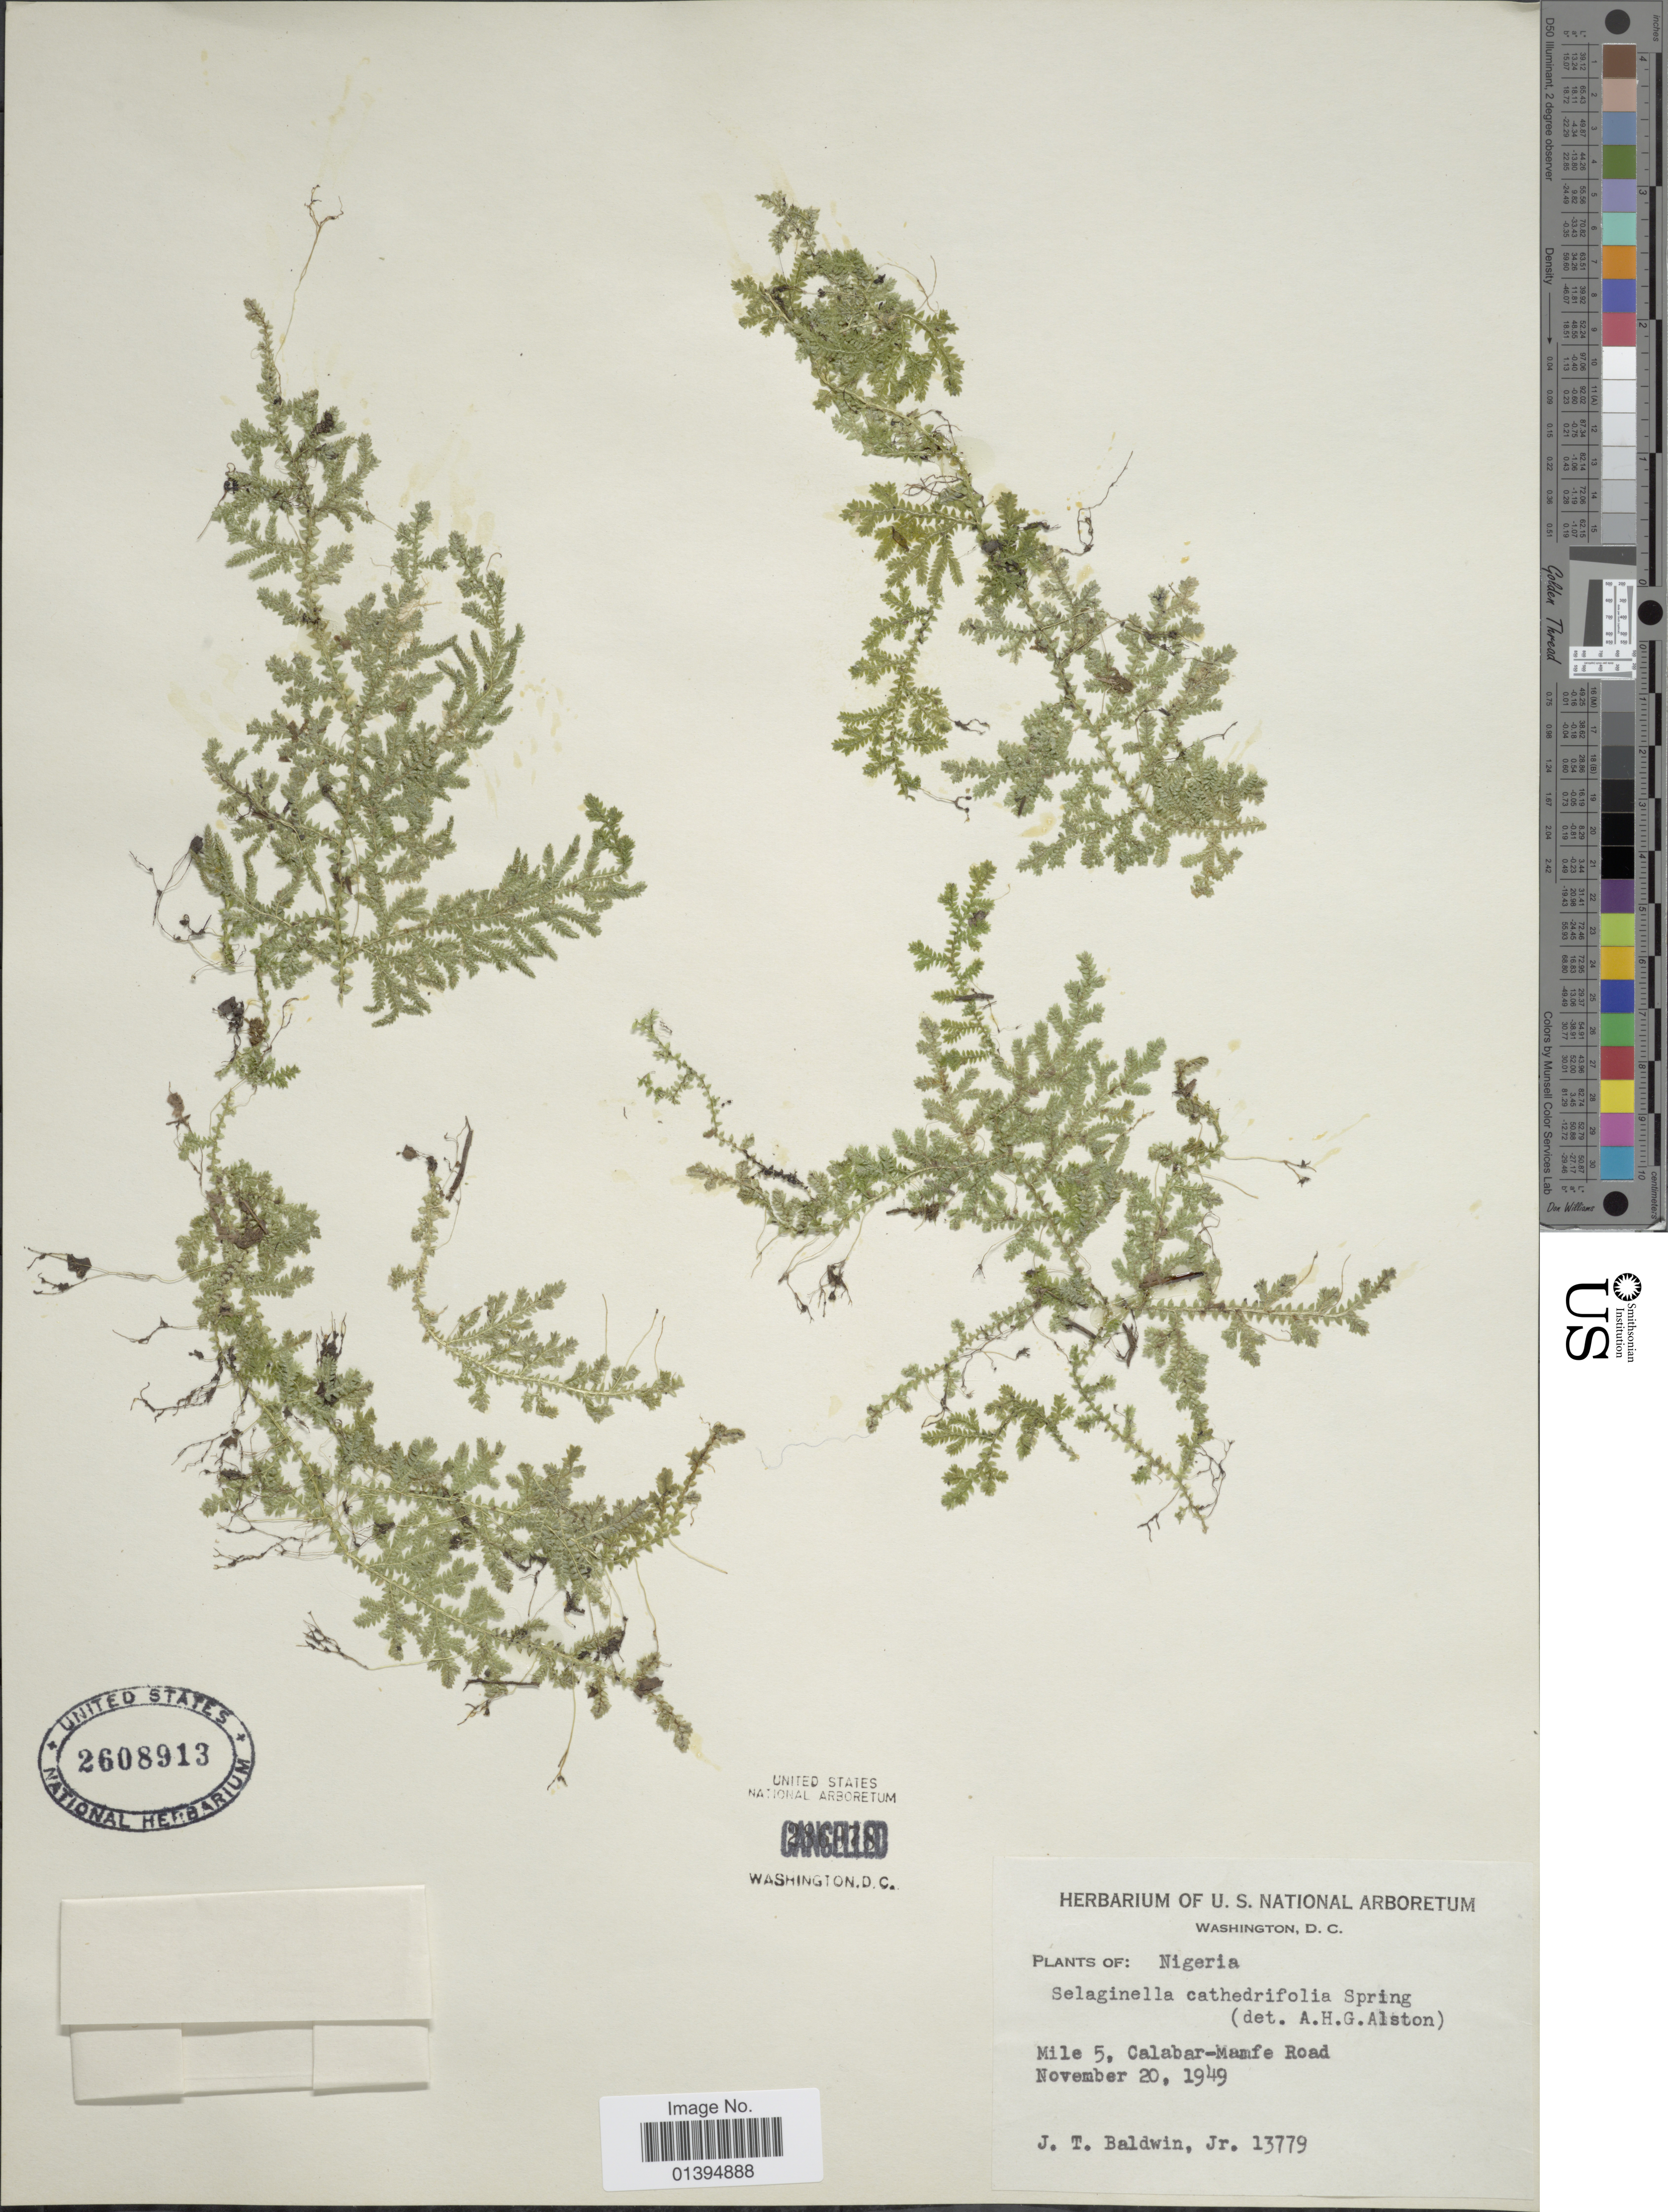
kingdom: Plantae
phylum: Tracheophyta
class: Lycopodiopsida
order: Selaginellales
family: Selaginellaceae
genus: Selaginella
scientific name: Selaginella cathedrifolia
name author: Spring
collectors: J. T. Baldwin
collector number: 13779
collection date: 1949-11-20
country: Nigeria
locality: Mile 58, Calabar-Mamfe Road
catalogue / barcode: US 2608913